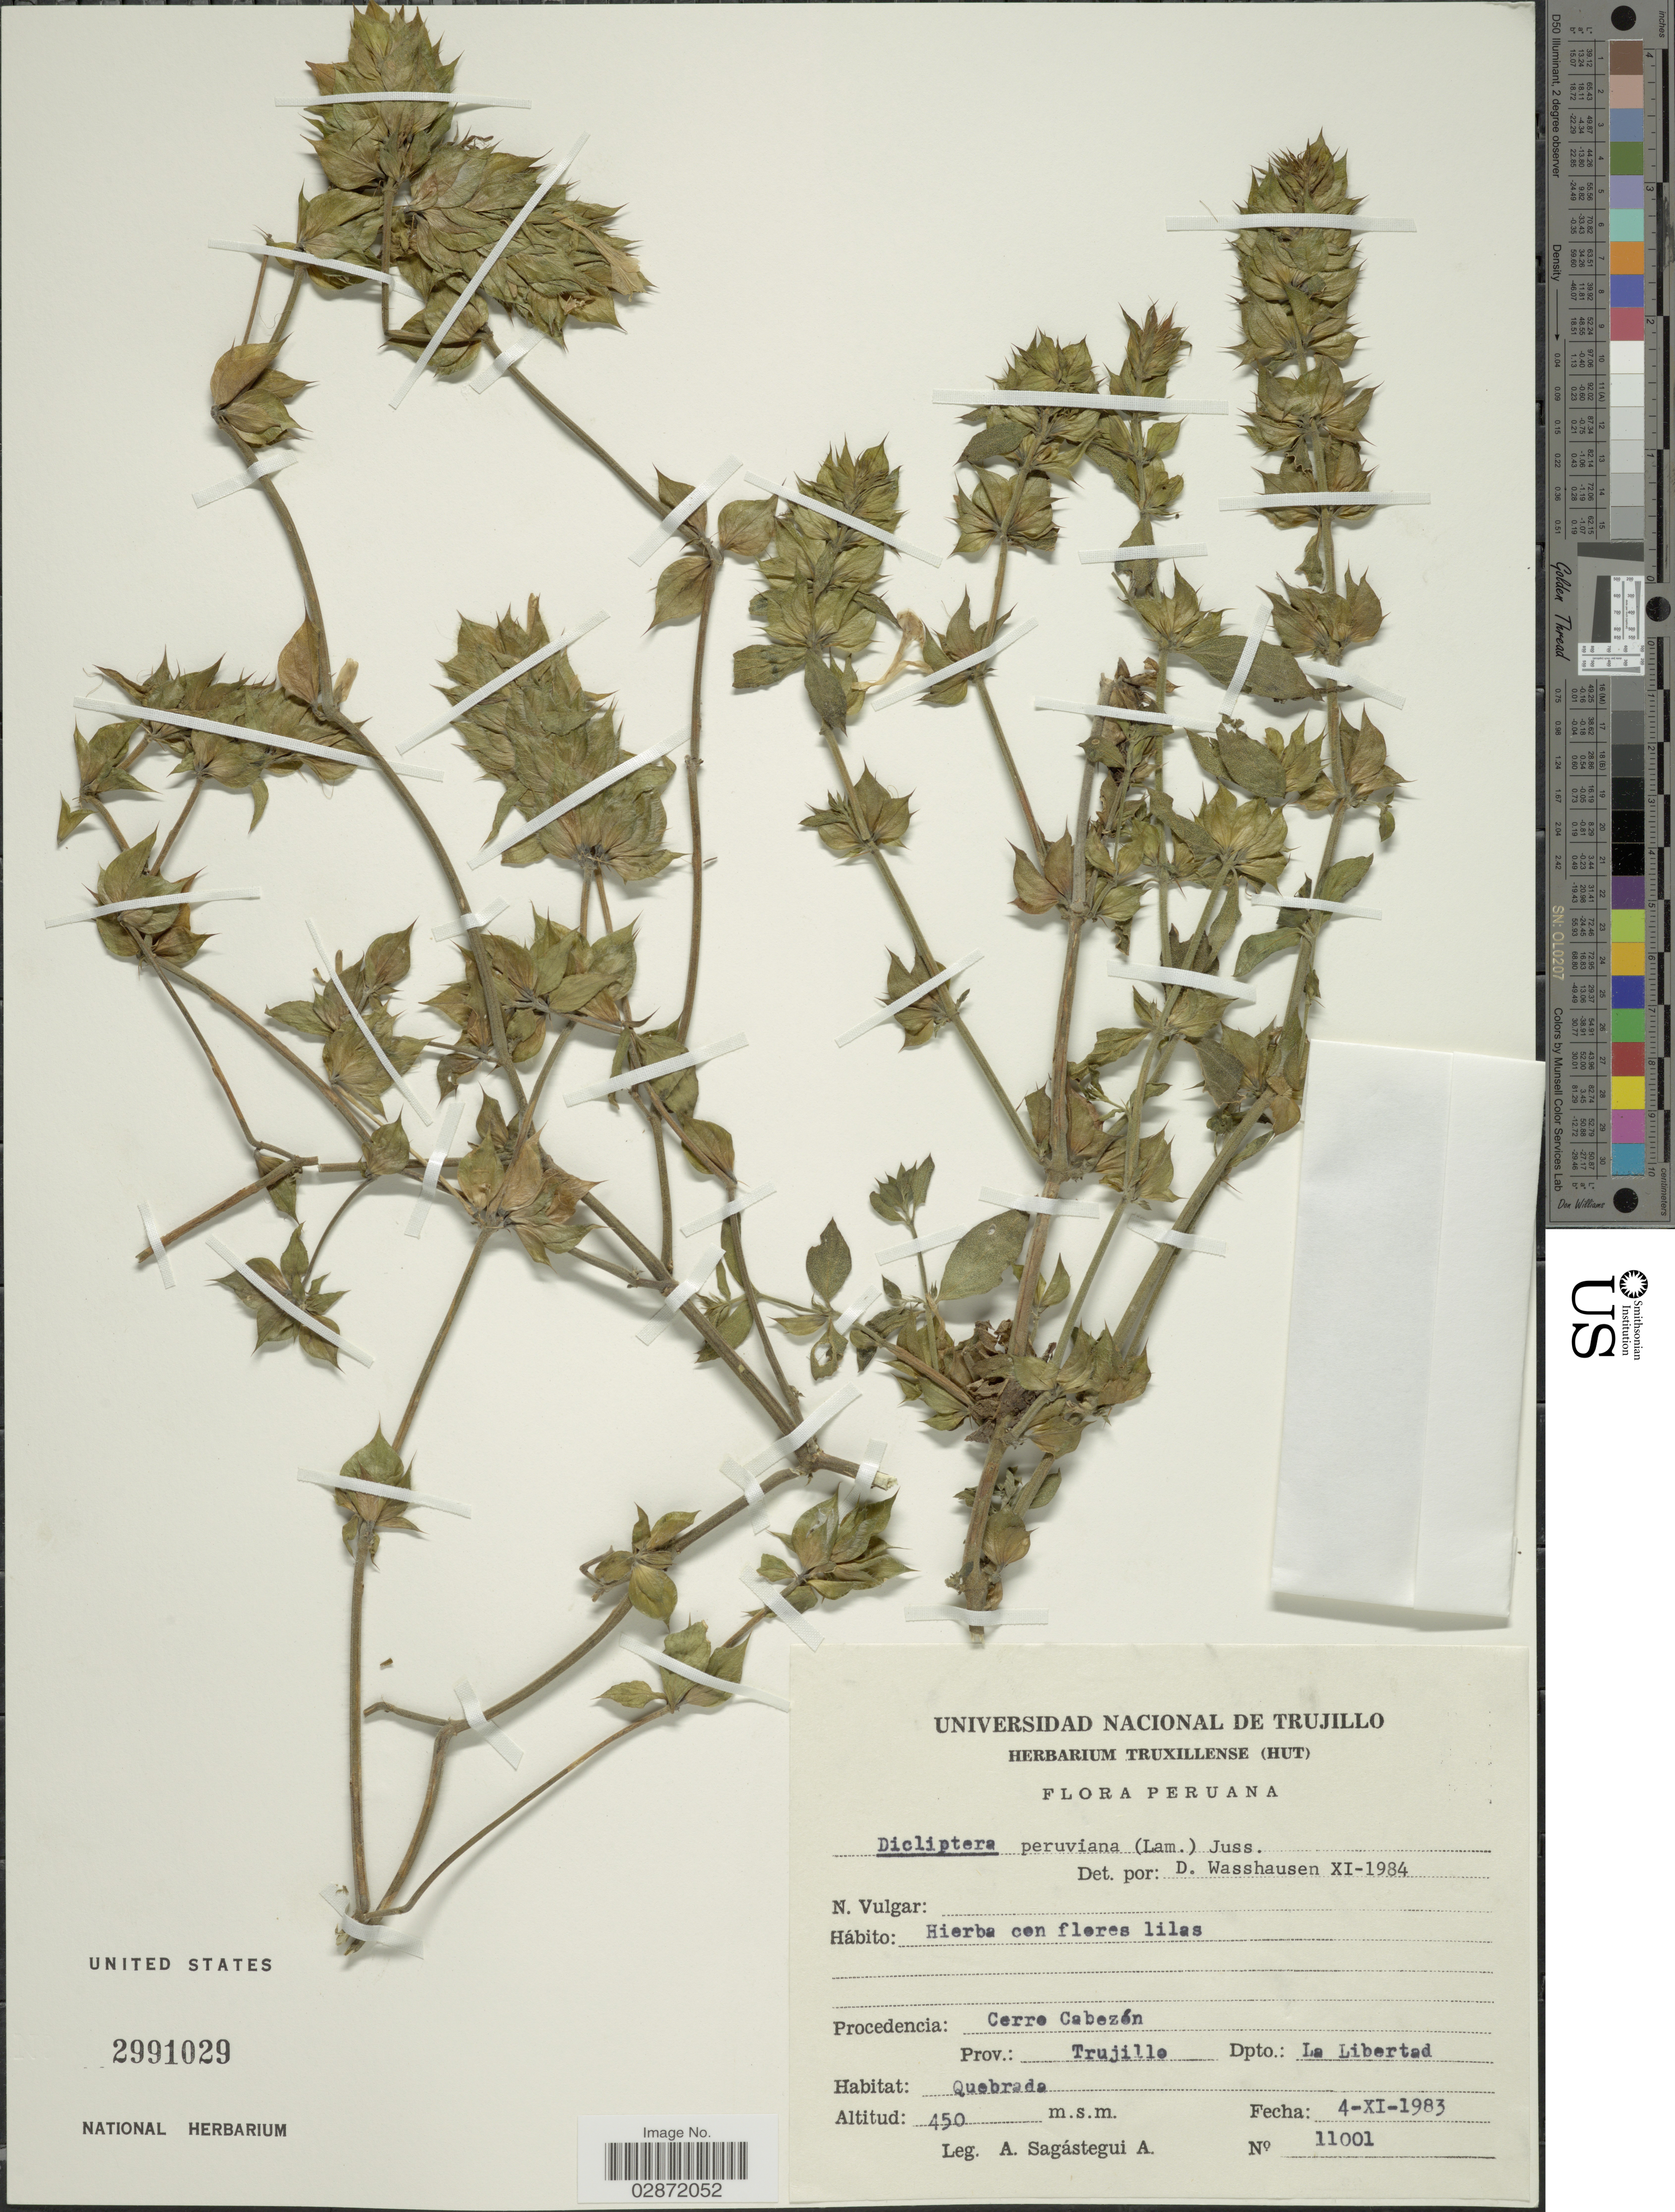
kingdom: Plantae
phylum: Tracheophyta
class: Magnoliopsida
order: Lamiales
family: Acanthaceae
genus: Dicliptera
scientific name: Dicliptera peruviana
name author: (Ruiz & Pav.) Juss.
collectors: A. Sagástegui A.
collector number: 11001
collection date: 1983-11-04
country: Peru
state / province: La Libertad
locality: Cerro Cabezén. Prov.: Trujillo. dpto.: La Libertad.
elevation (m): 450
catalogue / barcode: US 2991029